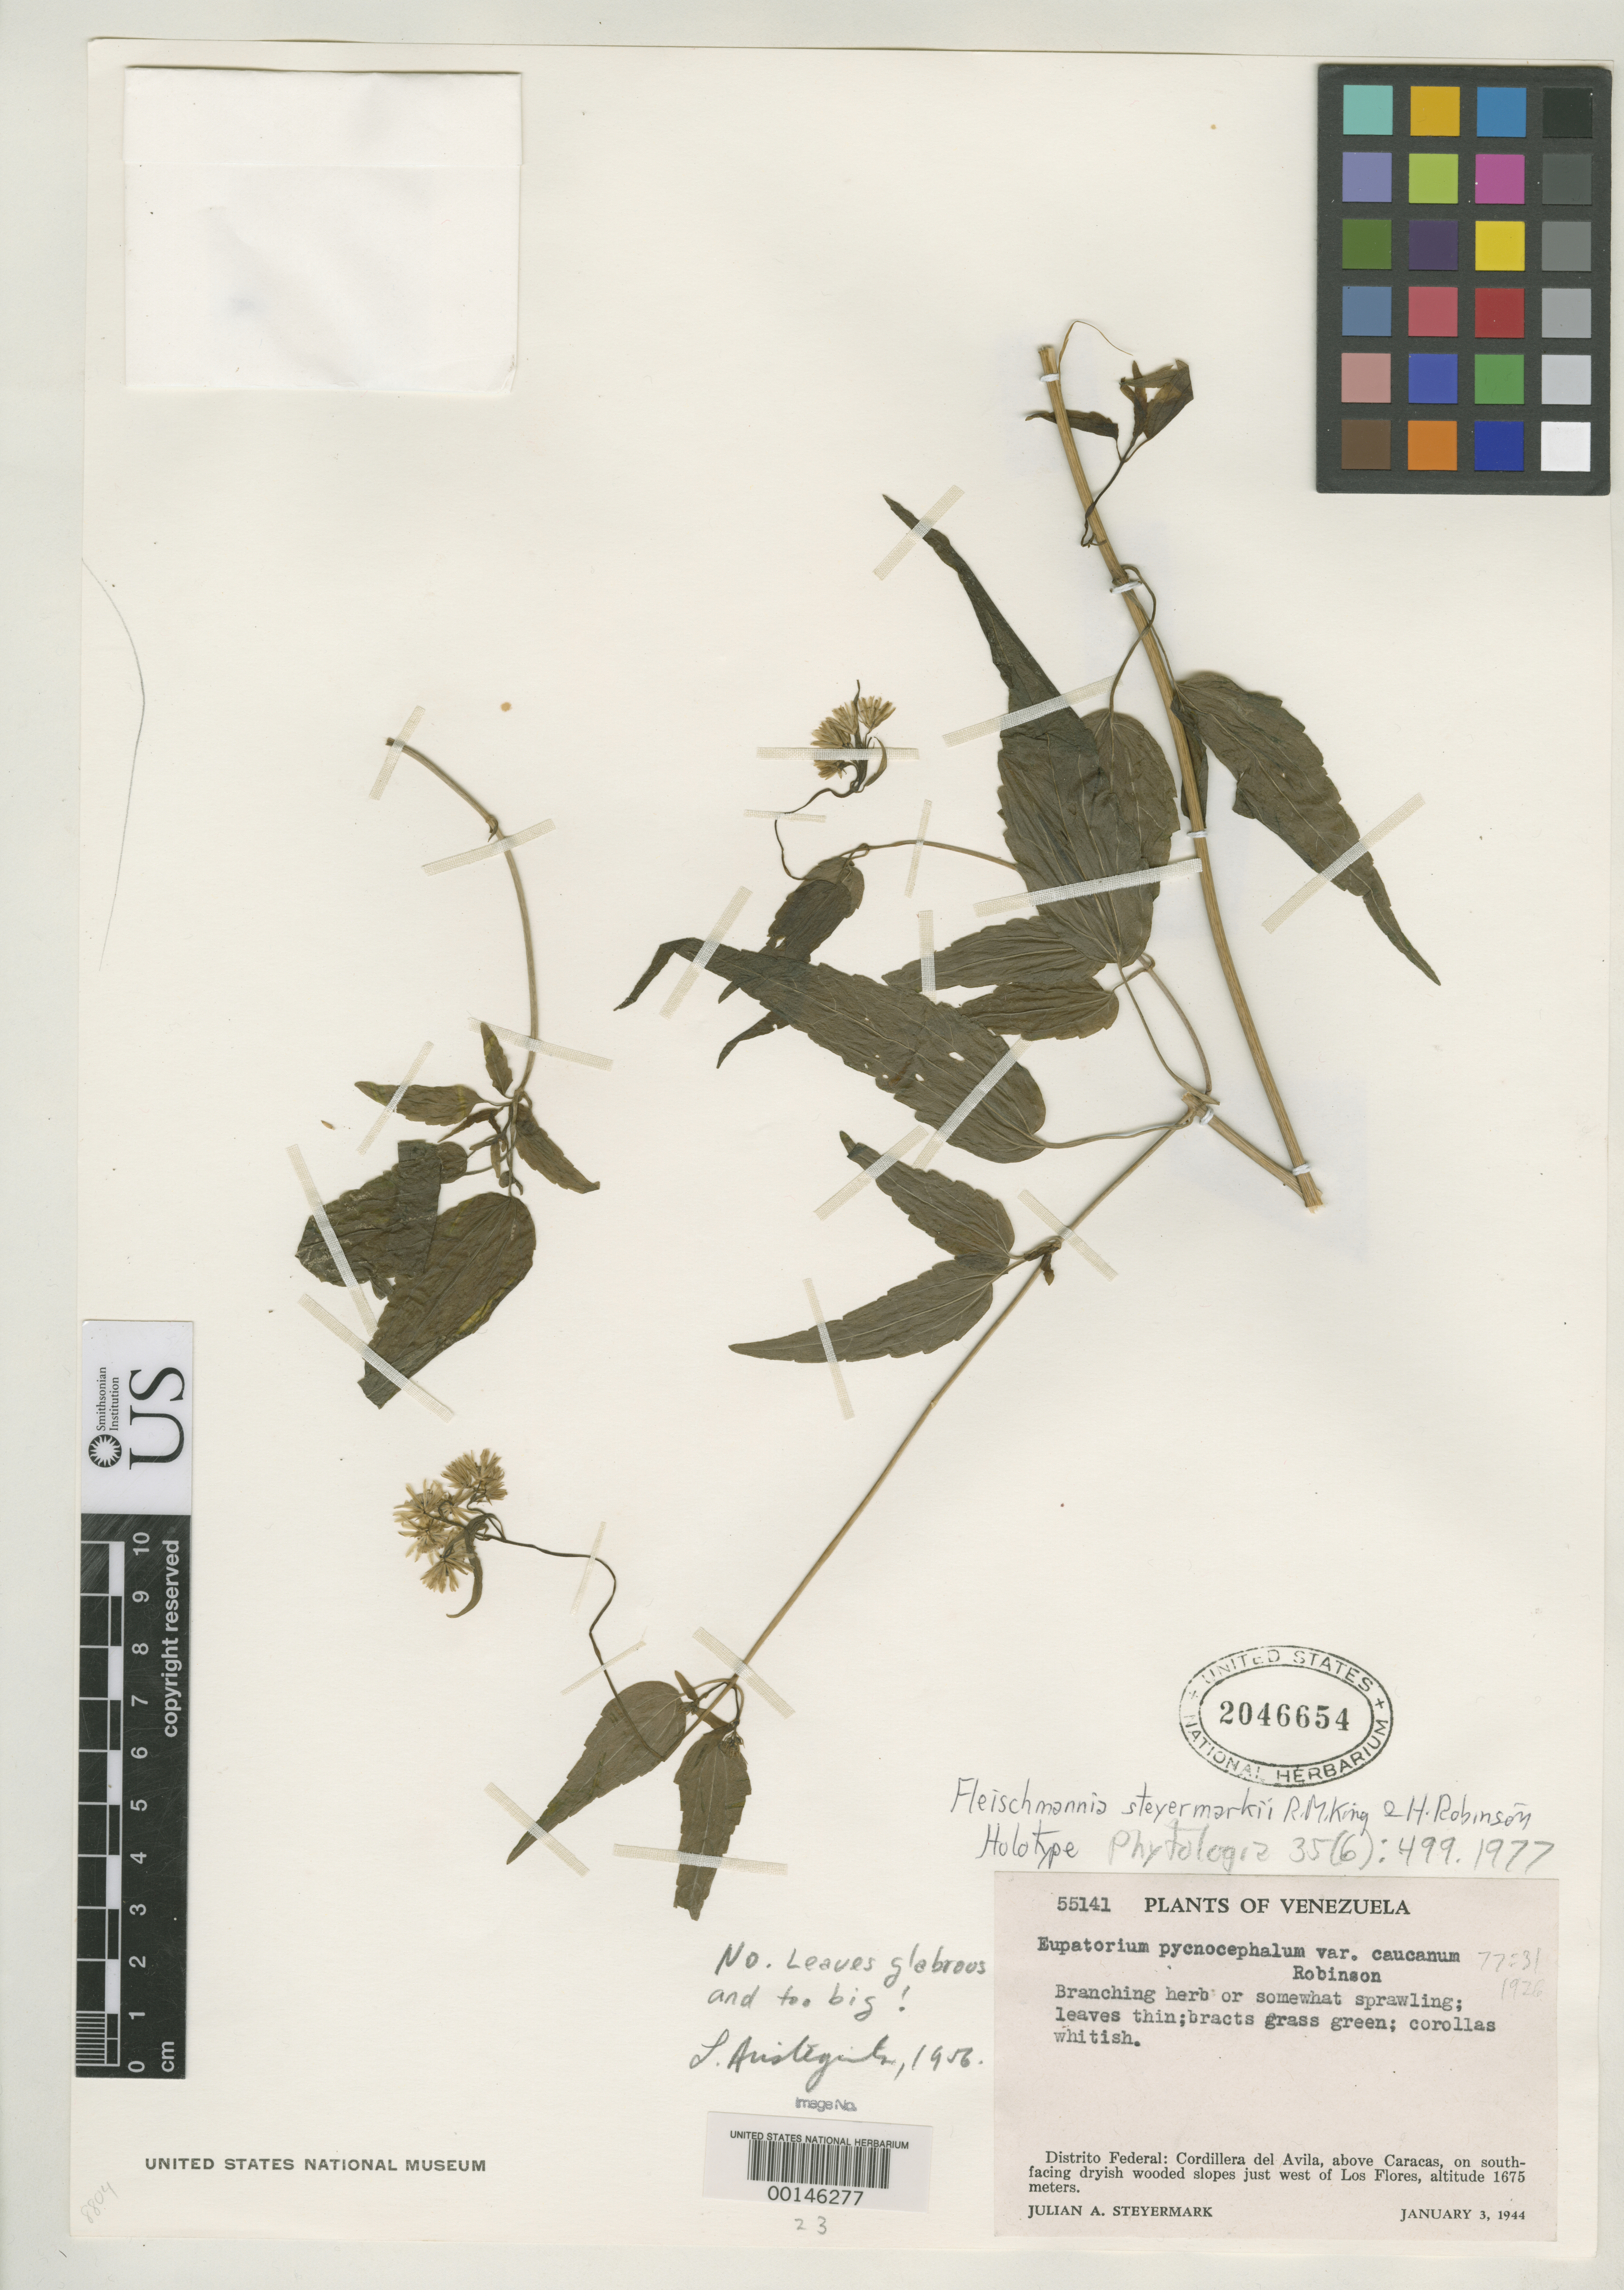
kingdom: Plantae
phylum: Tracheophyta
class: Magnoliopsida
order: Asterales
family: Asteraceae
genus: Fleischmannia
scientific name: Fleischmannia steyermarkii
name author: R.M. King & H. Rob.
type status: Holotype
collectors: J. Steyermark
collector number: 55141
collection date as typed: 03 Jan 1944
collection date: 1944-01-03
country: Venezuela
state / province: Distrito Federal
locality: Cordillera del Avila, above Caracas.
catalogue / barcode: US 2046654